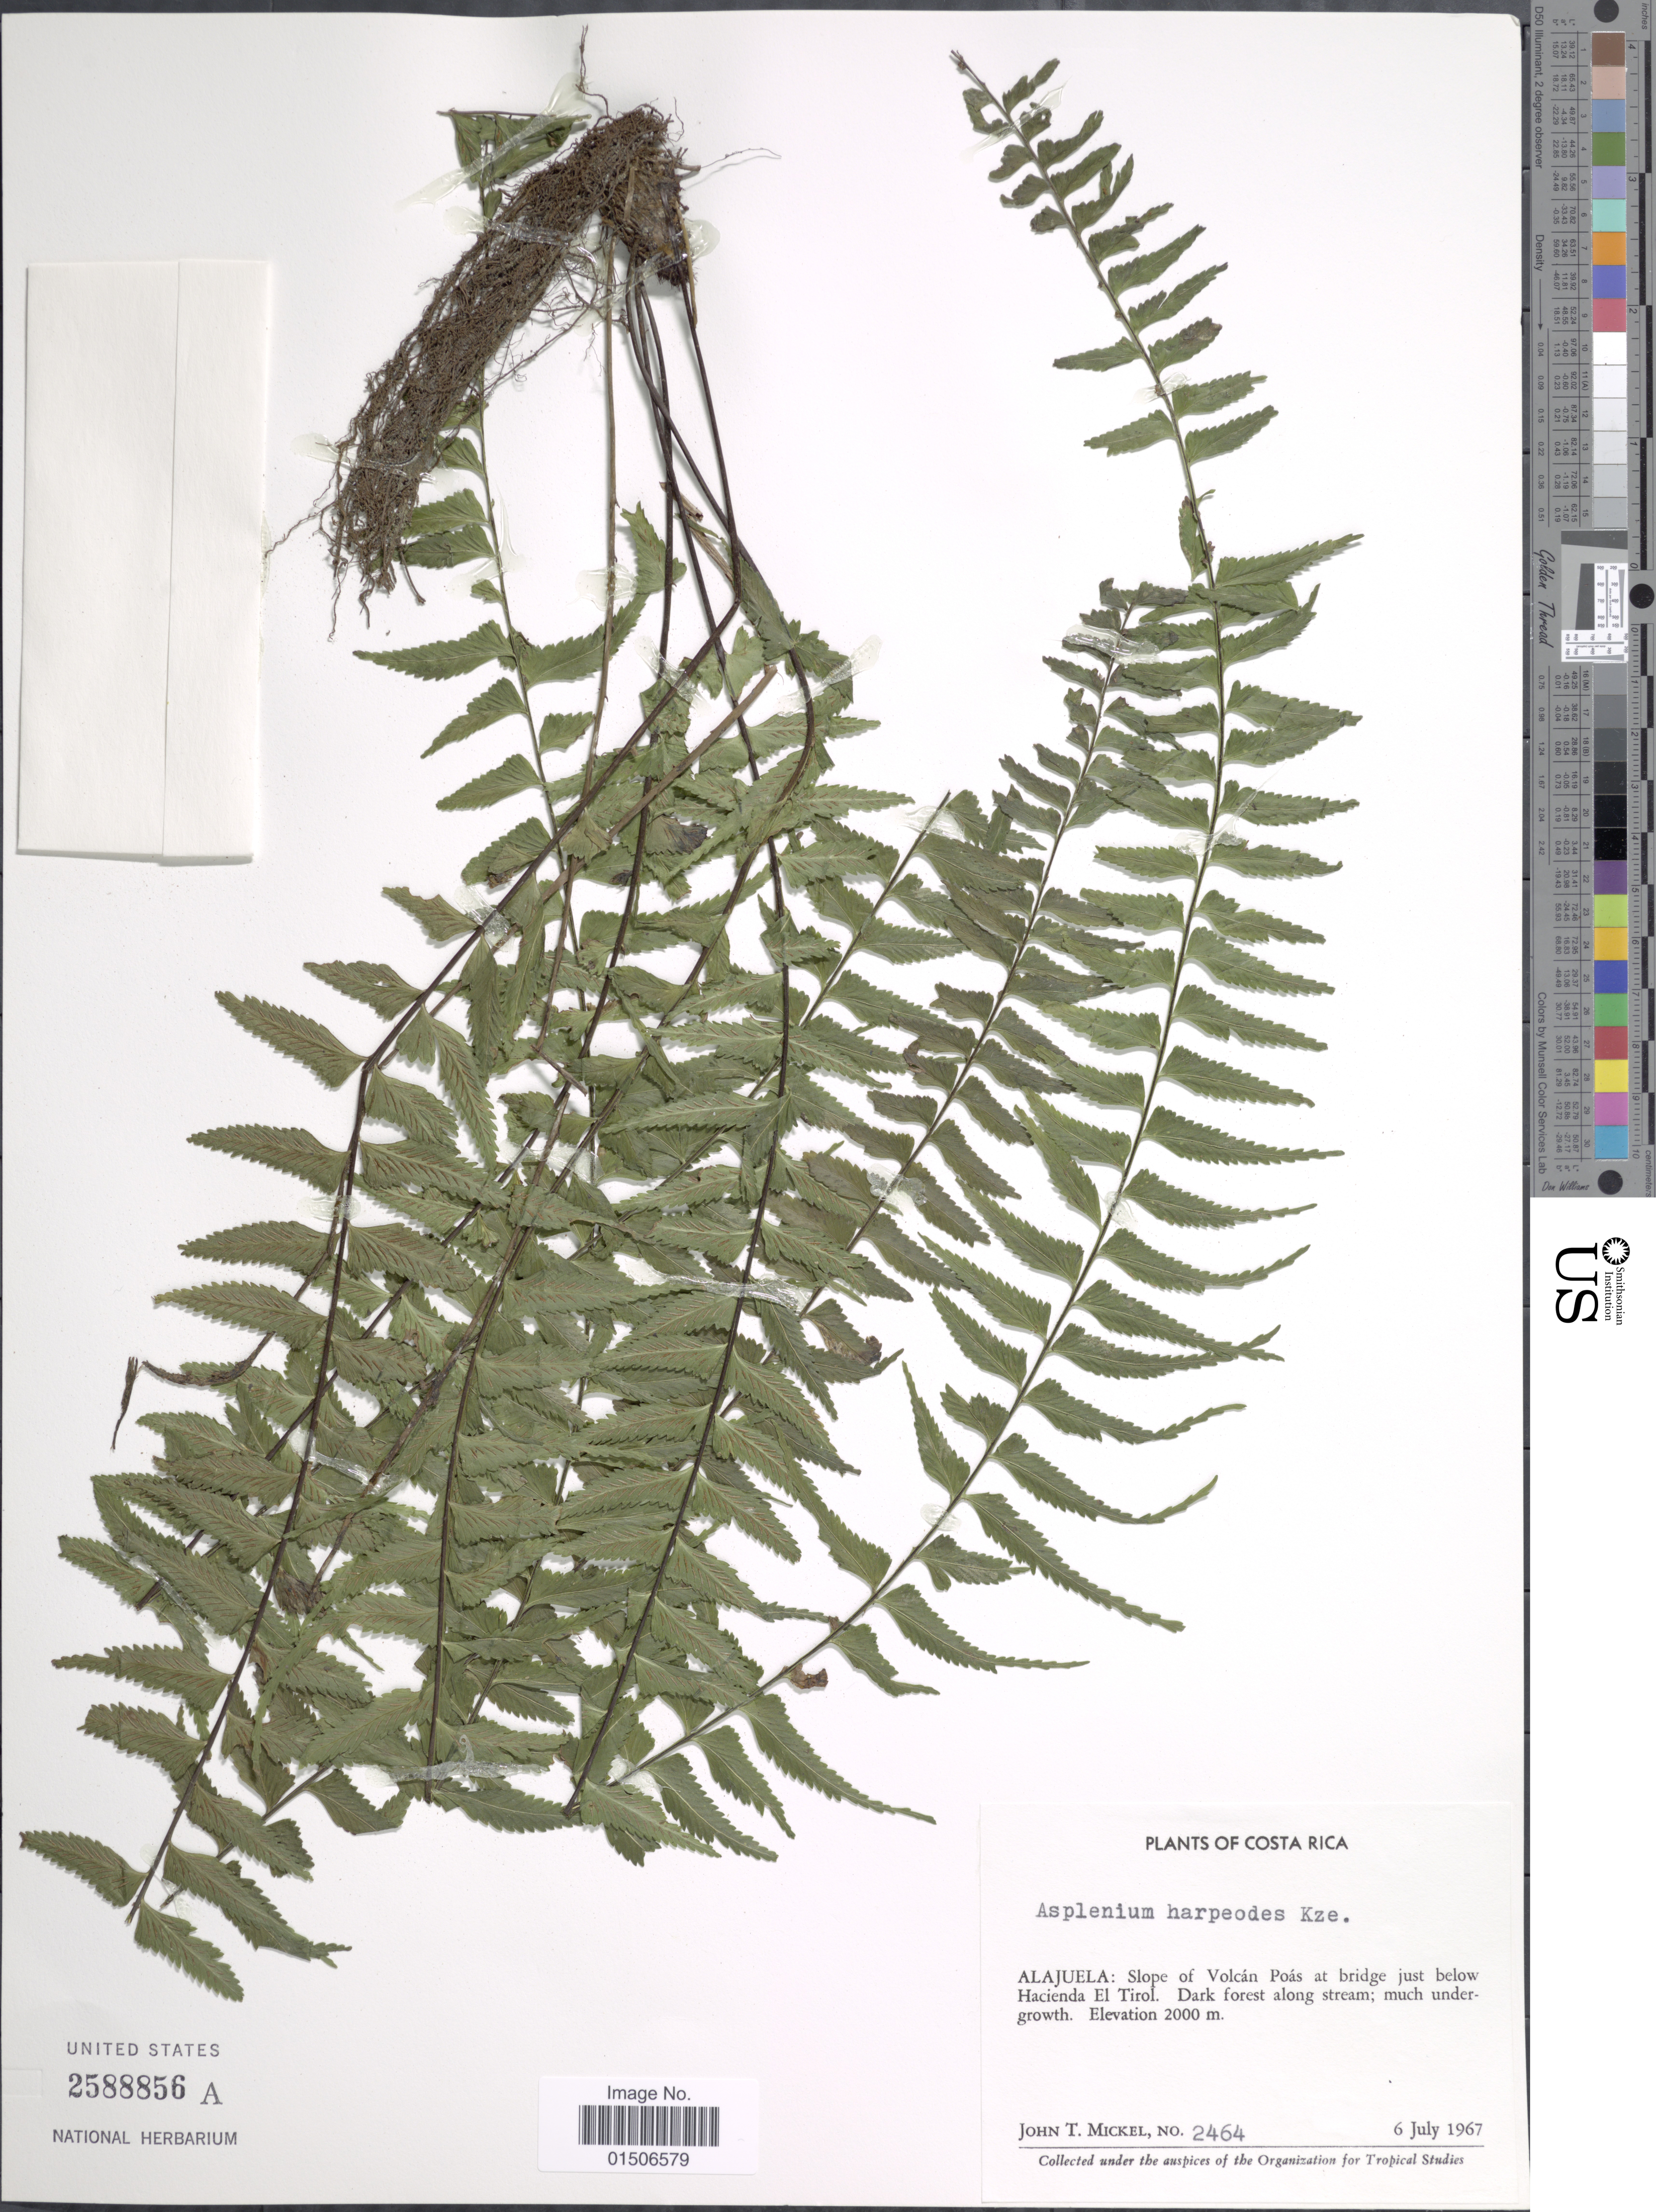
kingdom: Plantae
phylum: Tracheophyta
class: Polypodiopsida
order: Polypodiales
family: Aspleniaceae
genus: Asplenium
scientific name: Asplenium harpeodes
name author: Kunze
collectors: J. T. Mickel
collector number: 2464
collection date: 1967-07-06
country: Costa Rica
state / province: Alajuela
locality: Slope of Volcán Poás at bridge just below Hacienda El Tirol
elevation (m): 2000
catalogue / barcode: US 2588856A